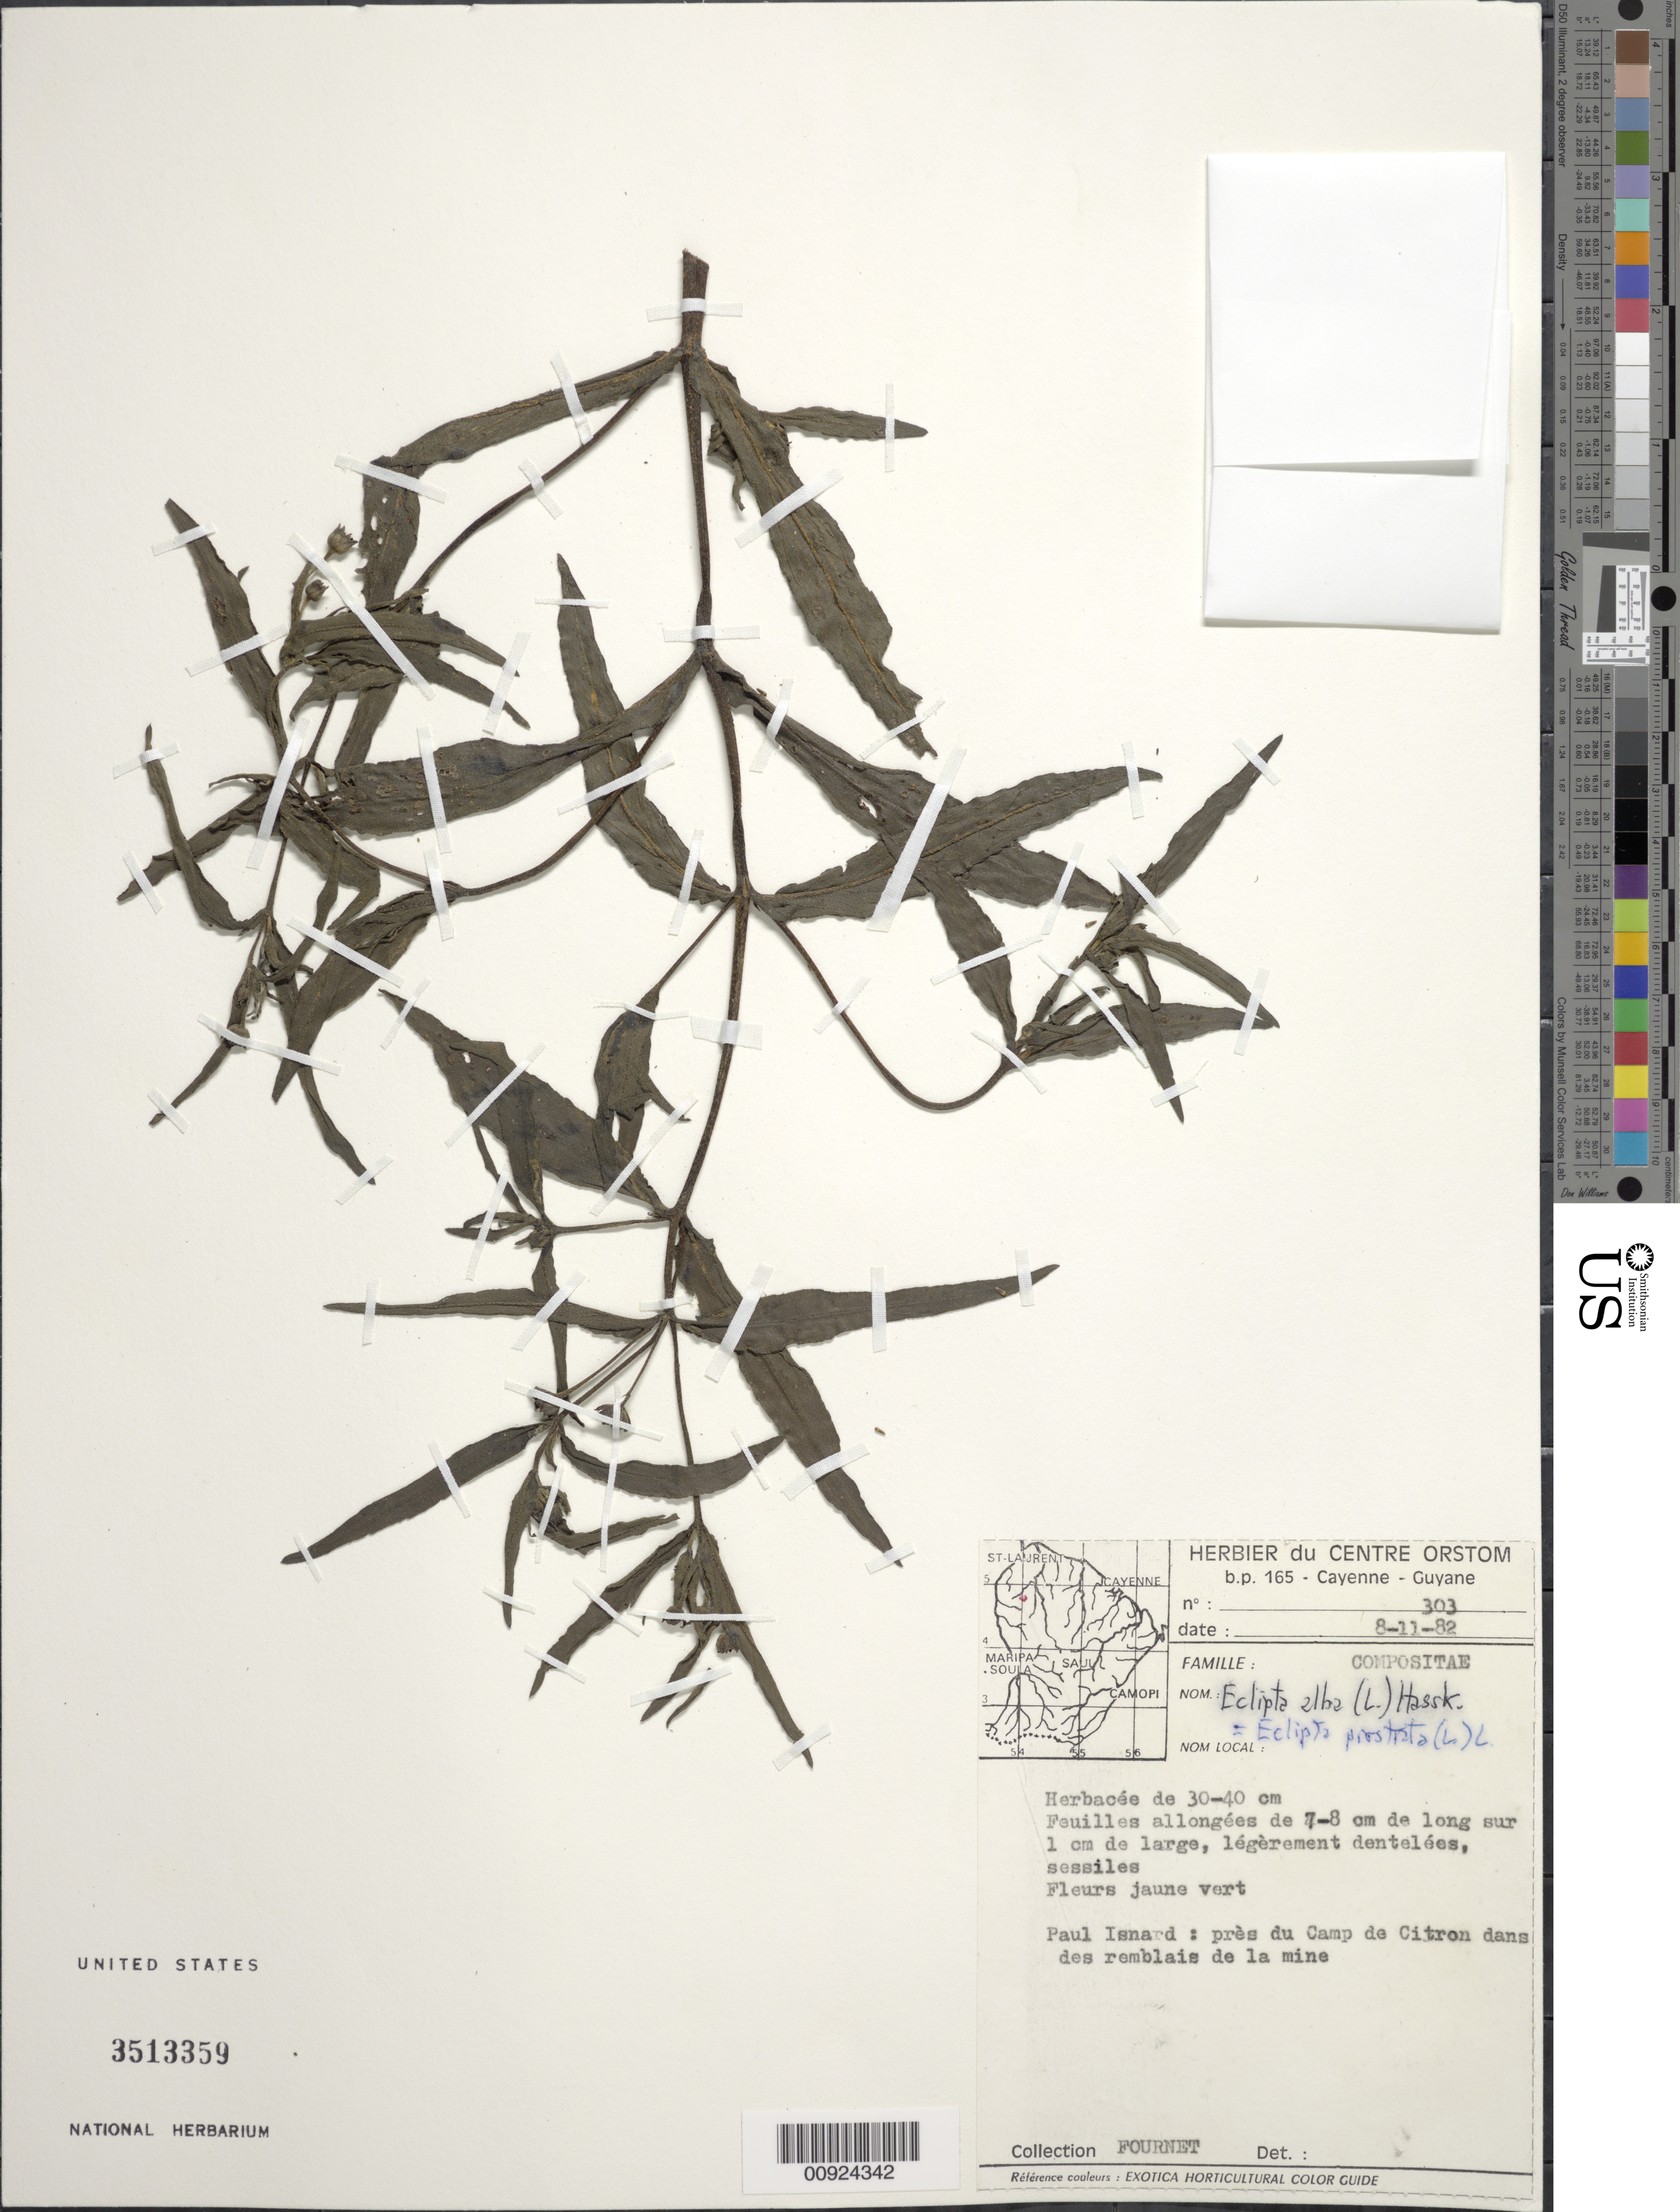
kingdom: Plantae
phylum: Tracheophyta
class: Magnoliopsida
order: Asterales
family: Asteraceae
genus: Eclipta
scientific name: Eclipta prostrata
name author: (L.) L.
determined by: Robinson, Harold E., (US)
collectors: A. Fournet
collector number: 303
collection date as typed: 8-Nov-82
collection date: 1982-11-08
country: French Guiana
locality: Region de Paul Isnard, piste autour de camp de Citron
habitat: Dans des remblais de la mine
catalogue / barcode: US 3513359